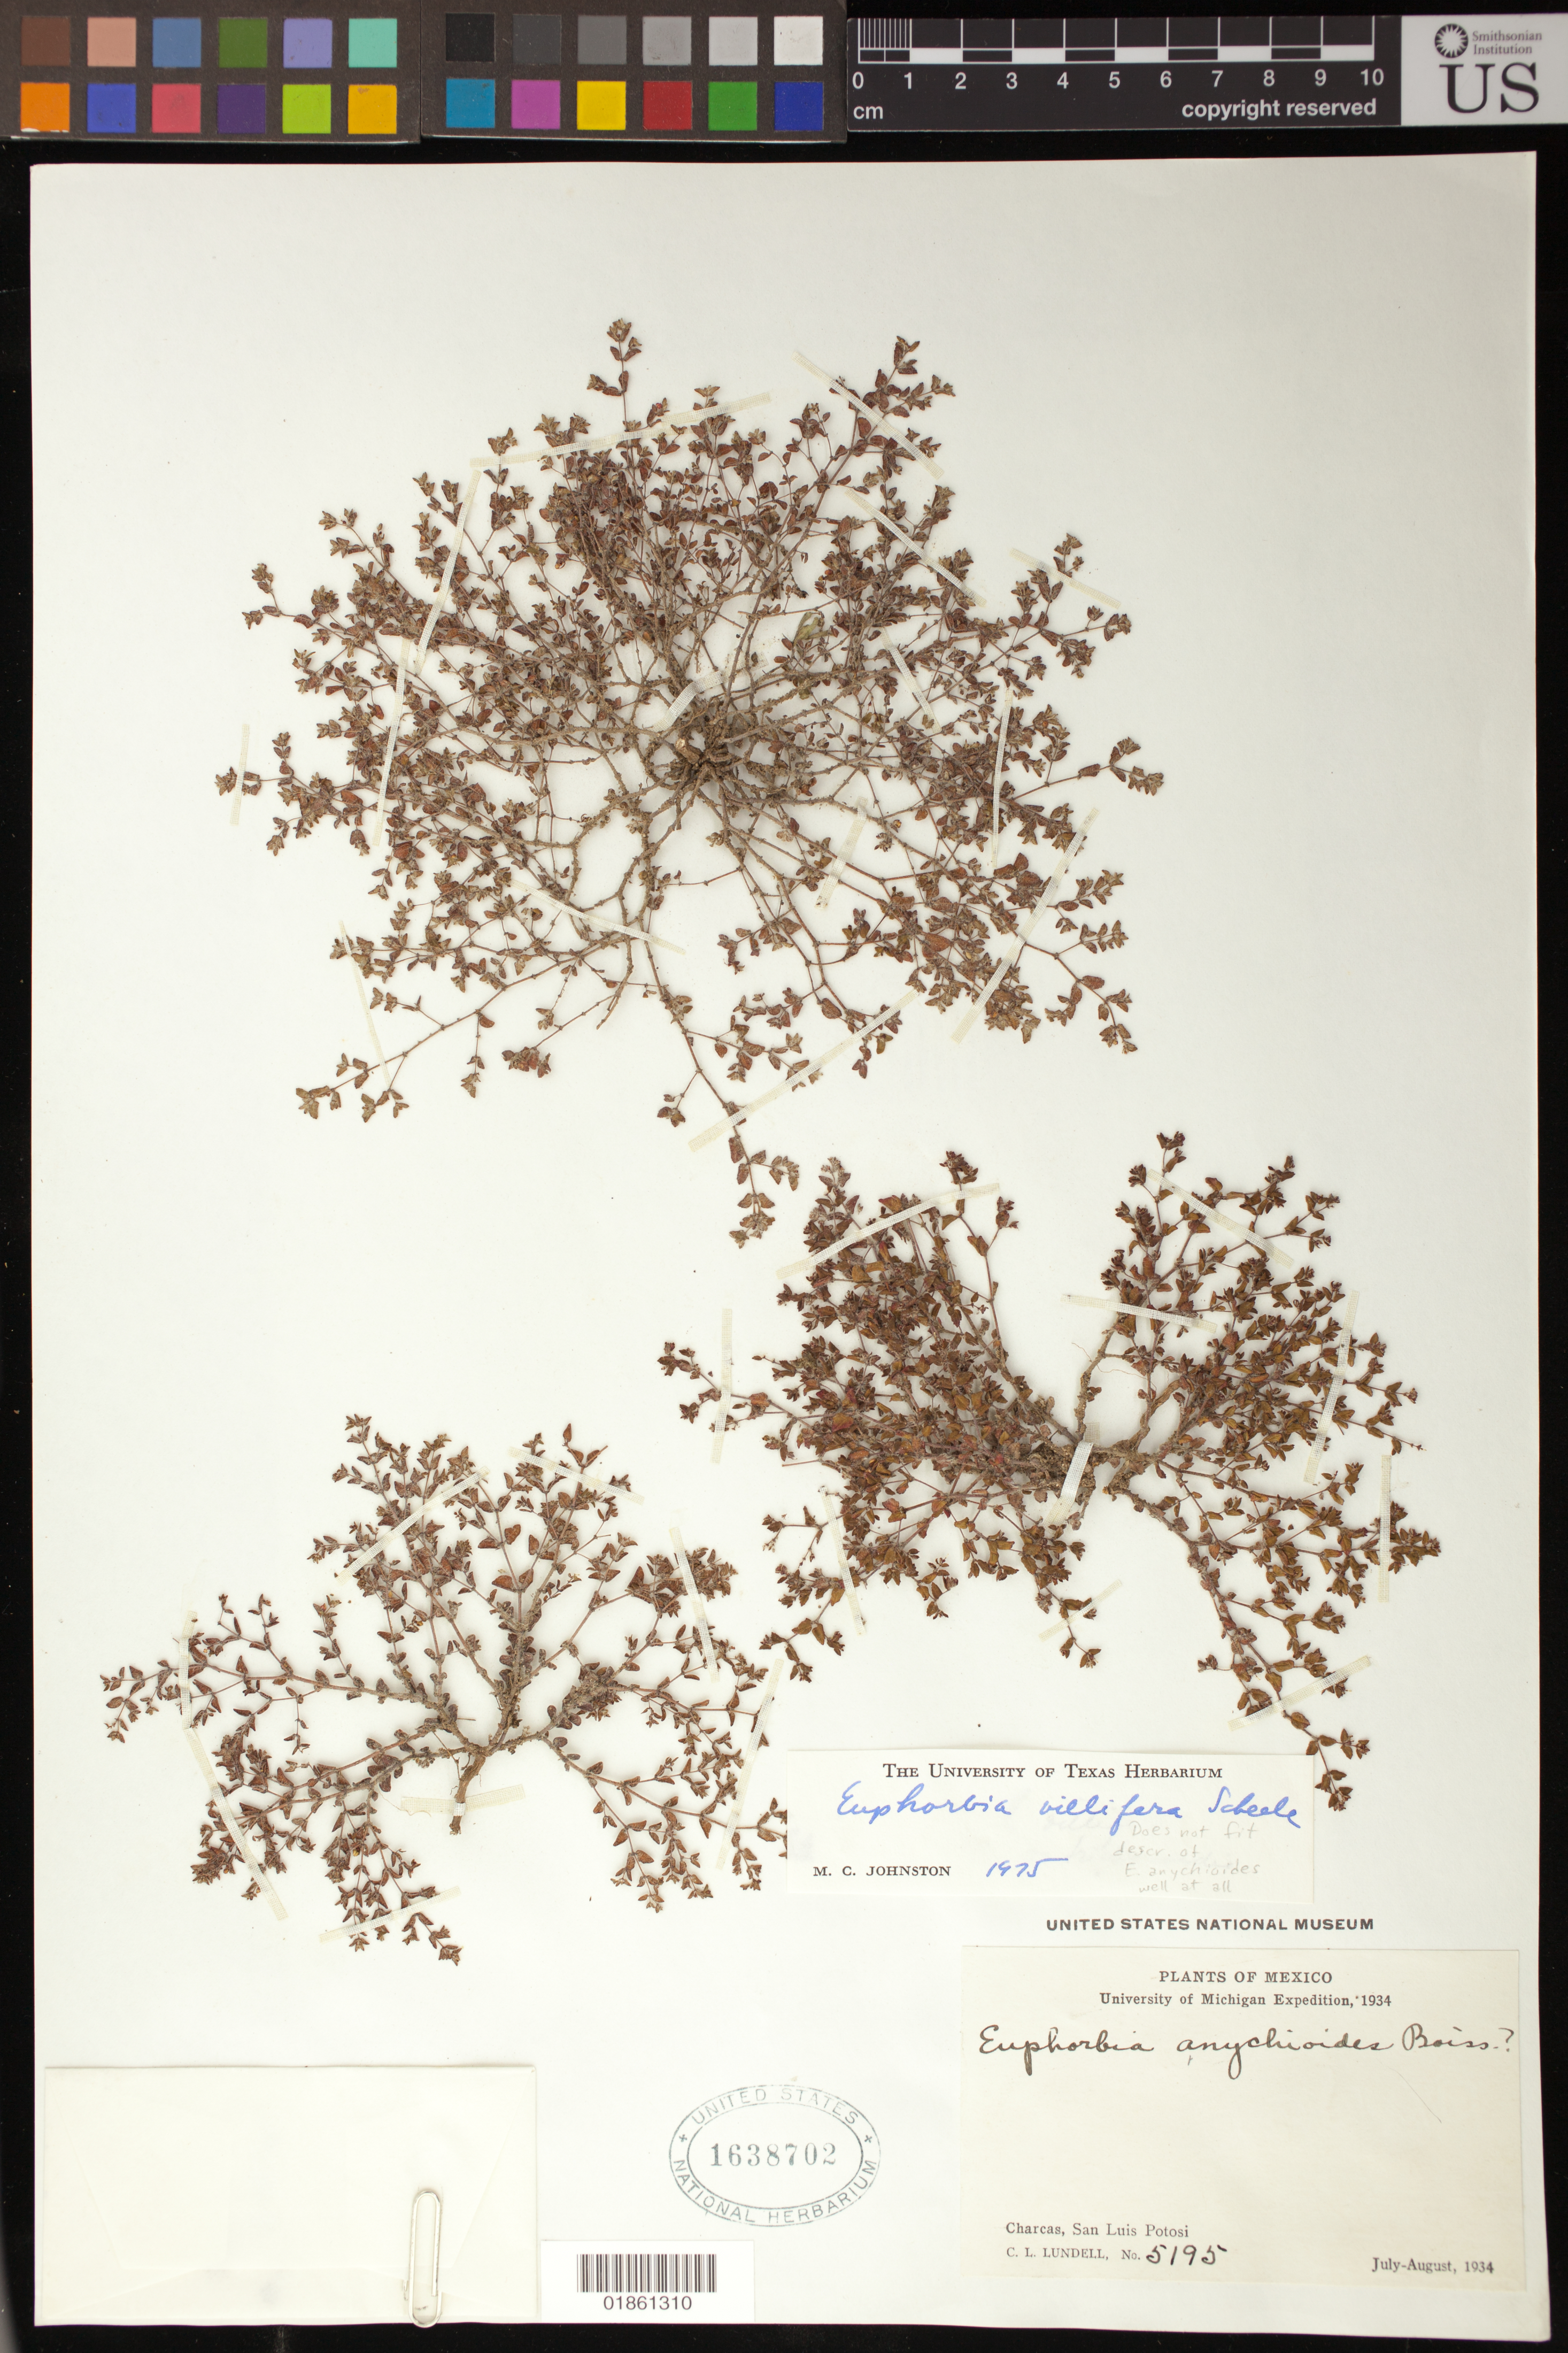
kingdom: Plantae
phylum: Tracheophyta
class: Magnoliopsida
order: Malpighiales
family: Euphorbiaceae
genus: Euphorbia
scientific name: Euphorbia villifera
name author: Scheele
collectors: C. L. Lundell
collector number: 5195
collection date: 1934-07/1934-08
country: Mexico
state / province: San Luis Potosí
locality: Charcas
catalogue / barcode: US 1638702